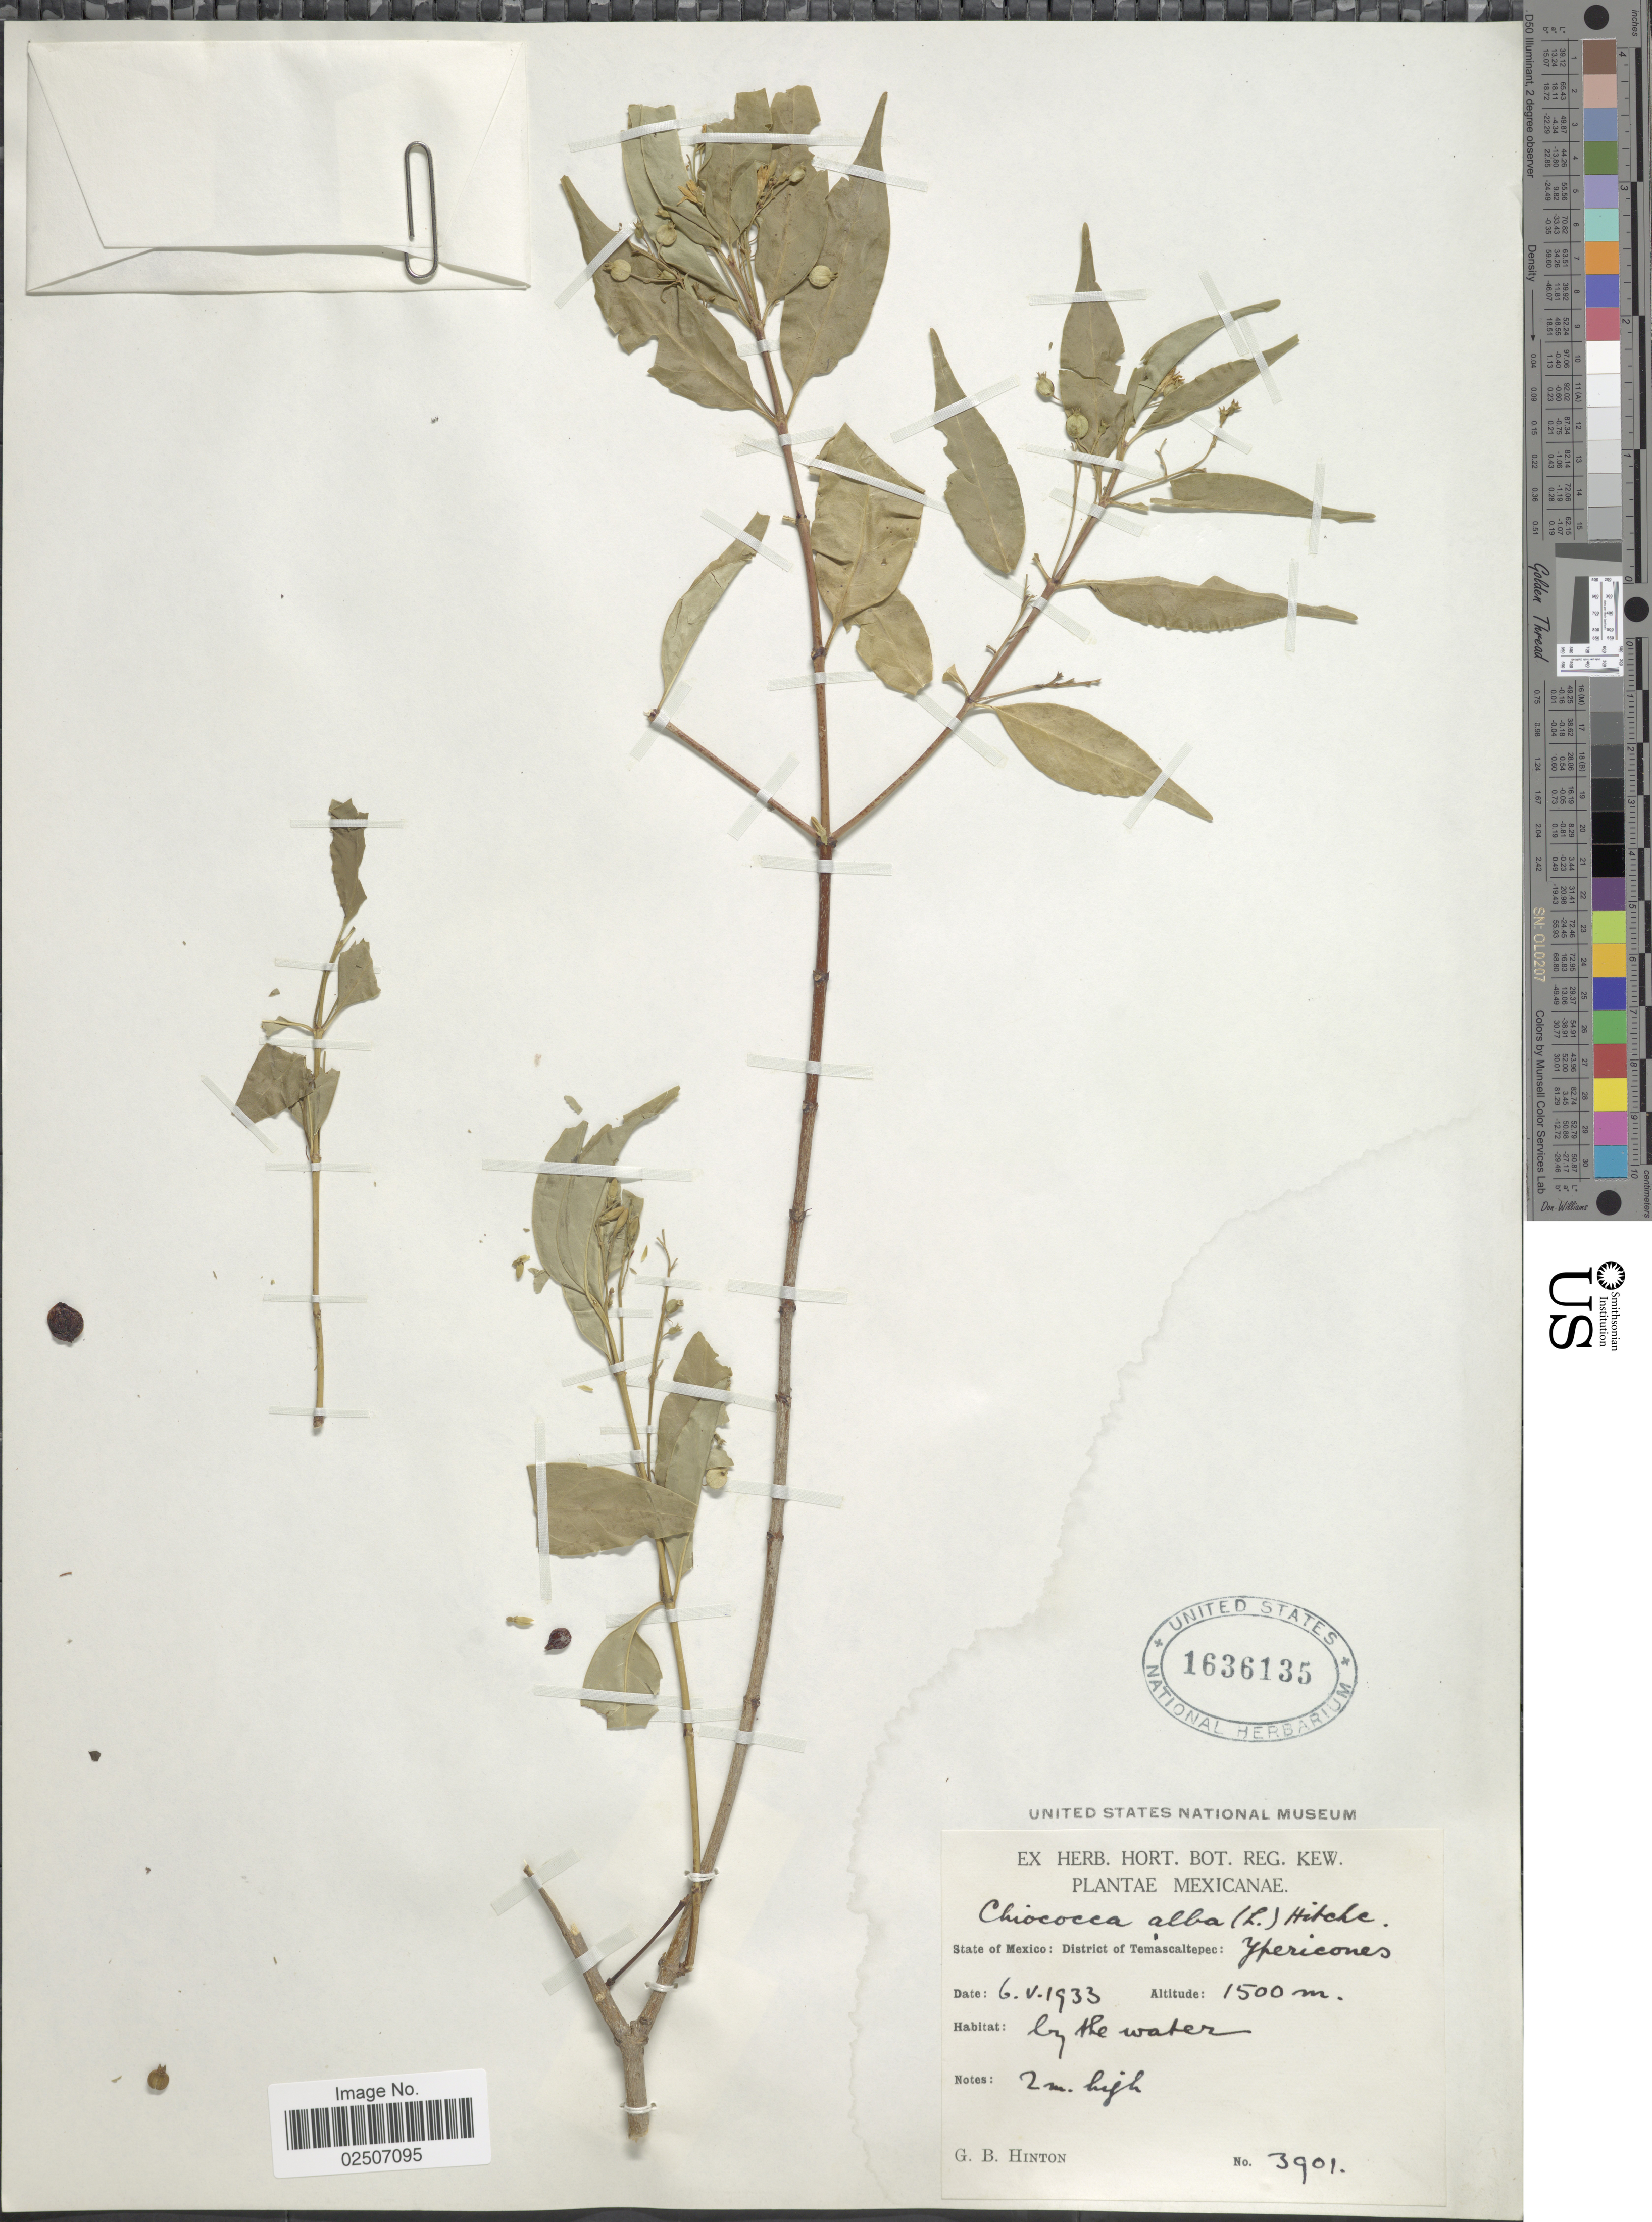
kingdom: Plantae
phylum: Tracheophyta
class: Magnoliopsida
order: Gentianales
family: Rubiaceae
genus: Chiococca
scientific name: Chiococca alba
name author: (L.) Hitchc.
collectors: G. B. Hinton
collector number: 3901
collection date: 1933-05-06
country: Mexico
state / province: México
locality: District of Temascaltepec: Ypericones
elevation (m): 1500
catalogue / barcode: US 1636135